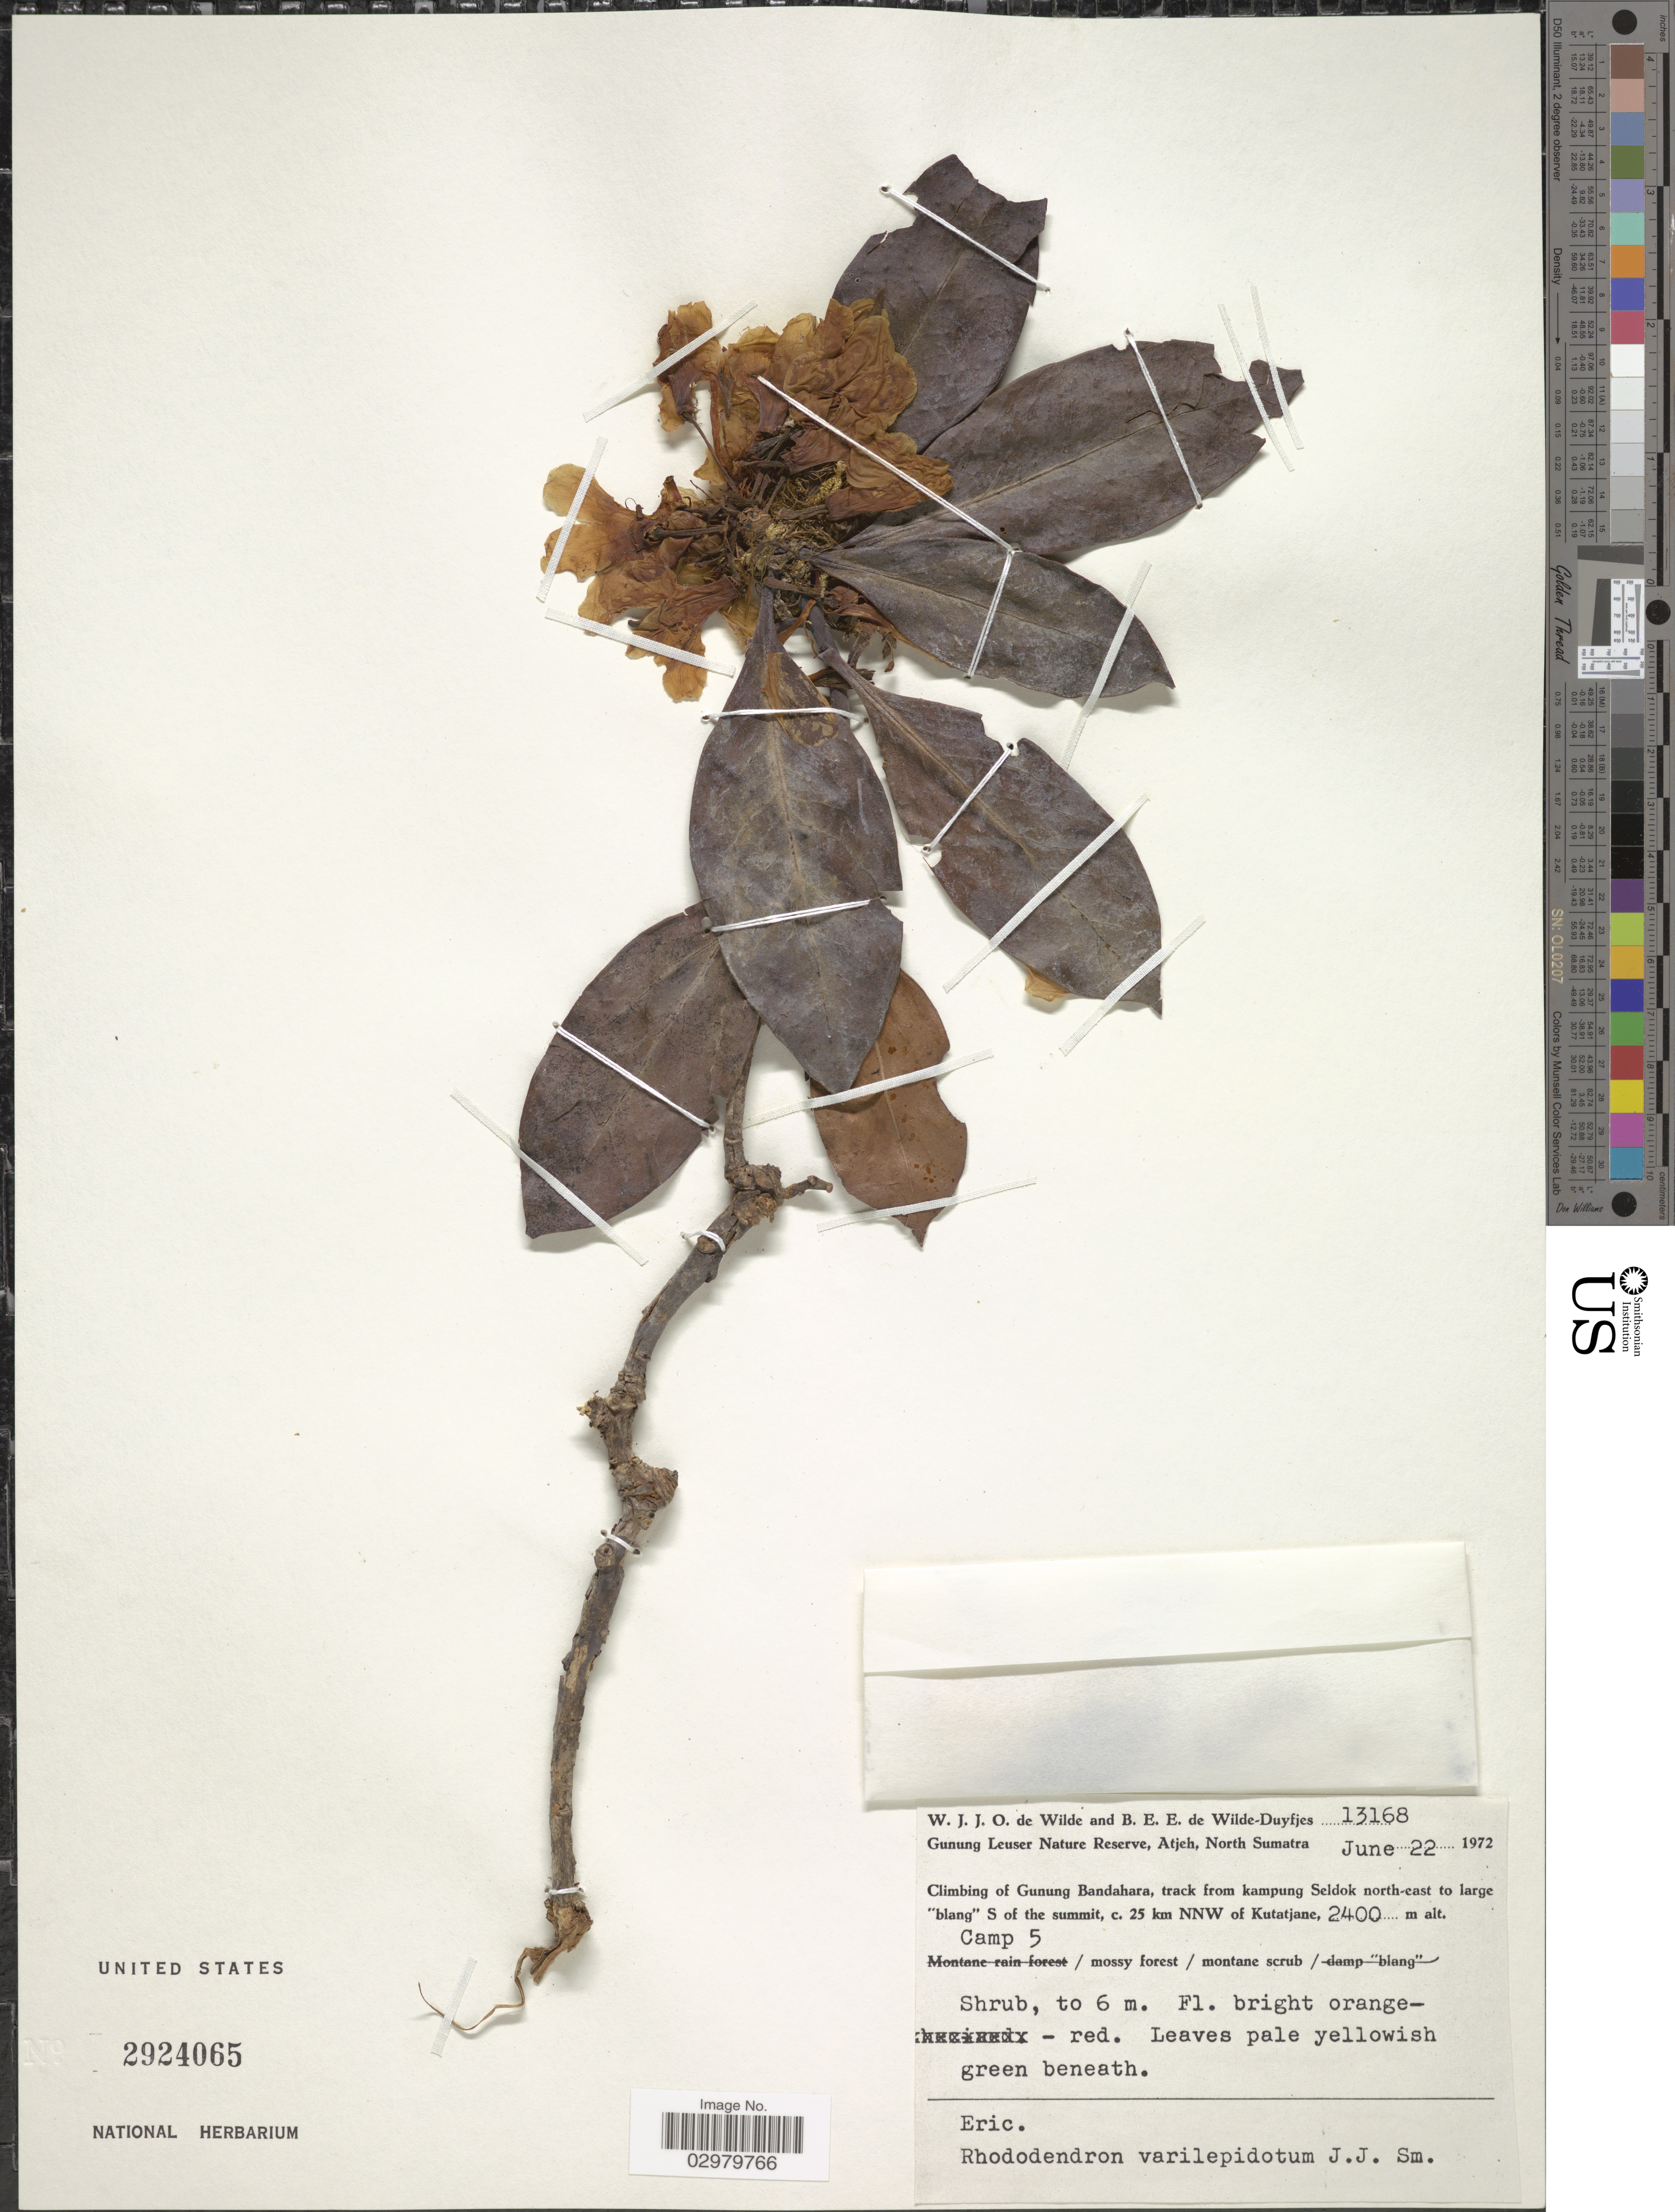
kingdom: Plantae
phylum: Tracheophyta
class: Magnoliopsida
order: Ericales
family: Ericaceae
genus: Rhododendron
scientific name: Rhododendron rarilepidotum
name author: J.J. Sm.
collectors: W. J. de Wilde & B. E. de Wilde-Duyfjes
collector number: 13168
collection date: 1972-06-22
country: Indonesia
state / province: Sumatra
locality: Gunung Leuser Nature Reserve, Atjeh, North Sumatra. Climbing of Gunung Bandahara, track from kampung Seldok north-east to large "blang" S of the summit, c. 25 km NNW of Kutatjane, Camp 5.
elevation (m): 2400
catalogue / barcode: US 2924065